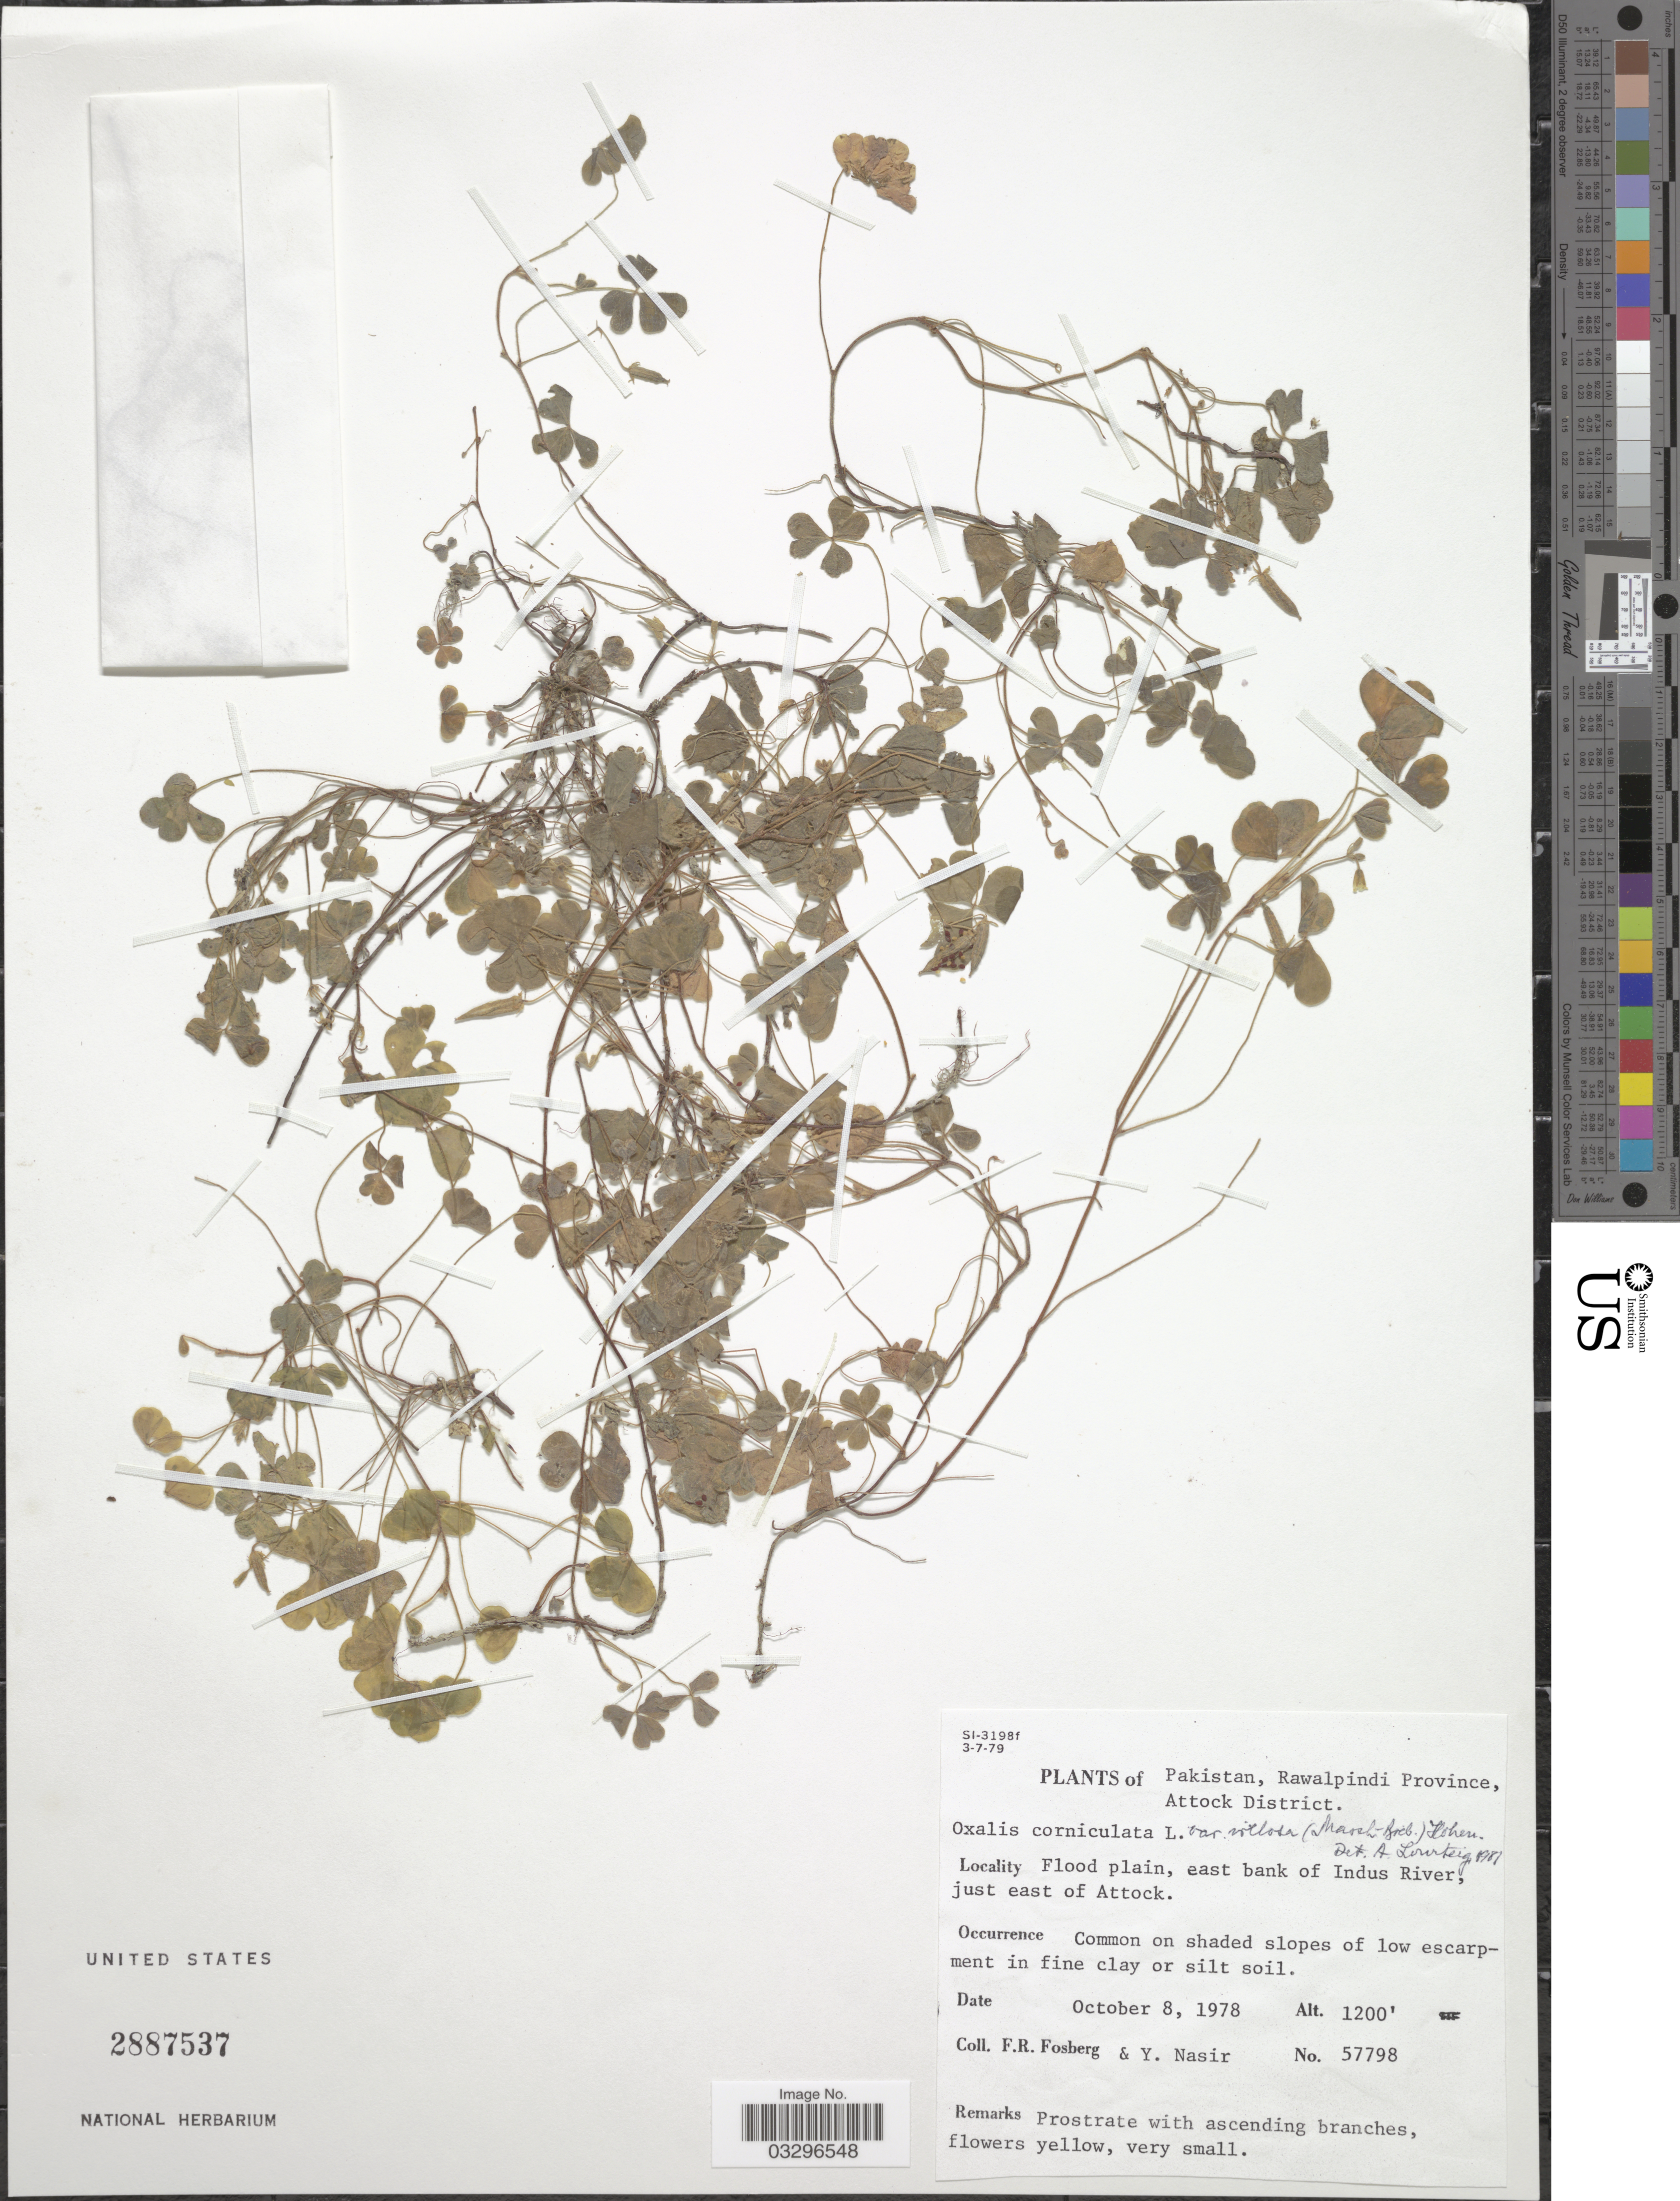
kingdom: Plantae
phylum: Tracheophyta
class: Magnoliopsida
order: Oxalidales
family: Oxalidaceae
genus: Oxalis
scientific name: Oxalis corniculata var. villosa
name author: (M. Bieb.) Hohen.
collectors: F. R. Fosberg & Y. Nasir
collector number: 57798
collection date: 1978-10-08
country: Pakistan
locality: Rawalpindi Province, Attock District. Flood plain, east bank of Indus River, just east of Attock.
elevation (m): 366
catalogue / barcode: US 2887537